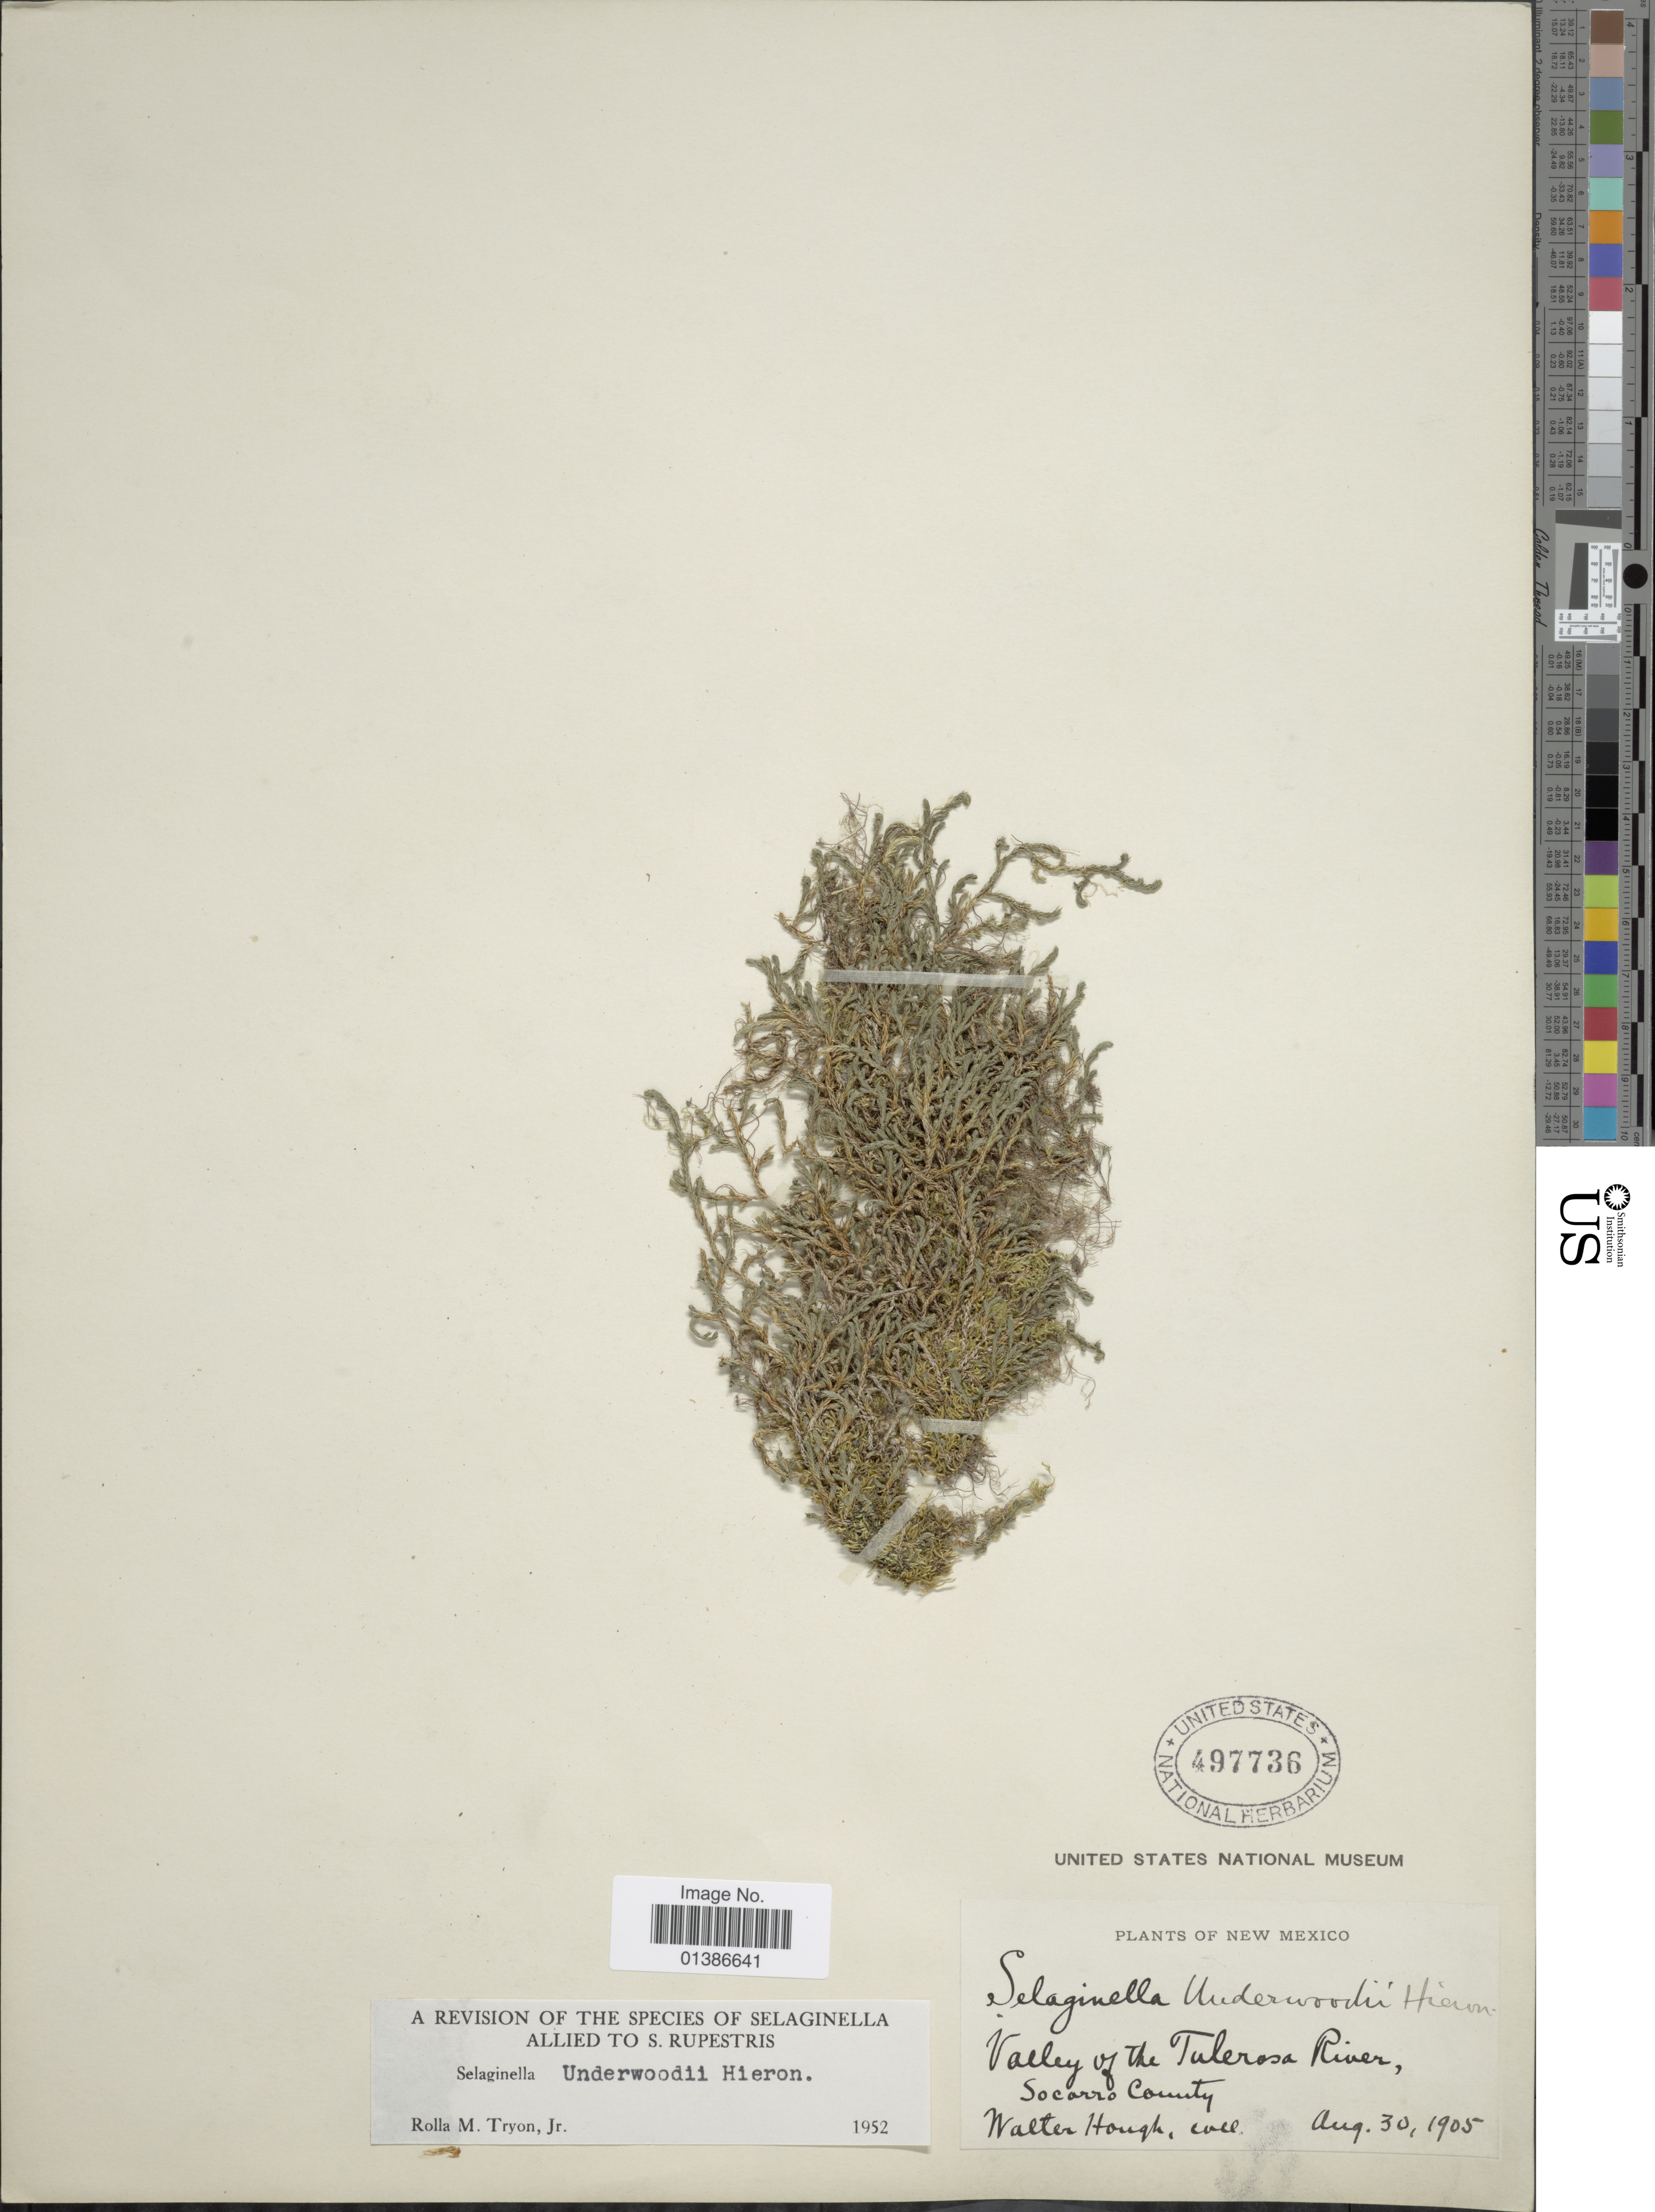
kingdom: Plantae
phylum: Tracheophyta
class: Lycopodiopsida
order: Selaginellales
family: Selaginellaceae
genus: Selaginella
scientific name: Selaginella underwoodii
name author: Hieron.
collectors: W. Hough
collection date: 1905-08-30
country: United States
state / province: New Mexico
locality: Valley of the Tulerosa River, Socarro County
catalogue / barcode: US 497736